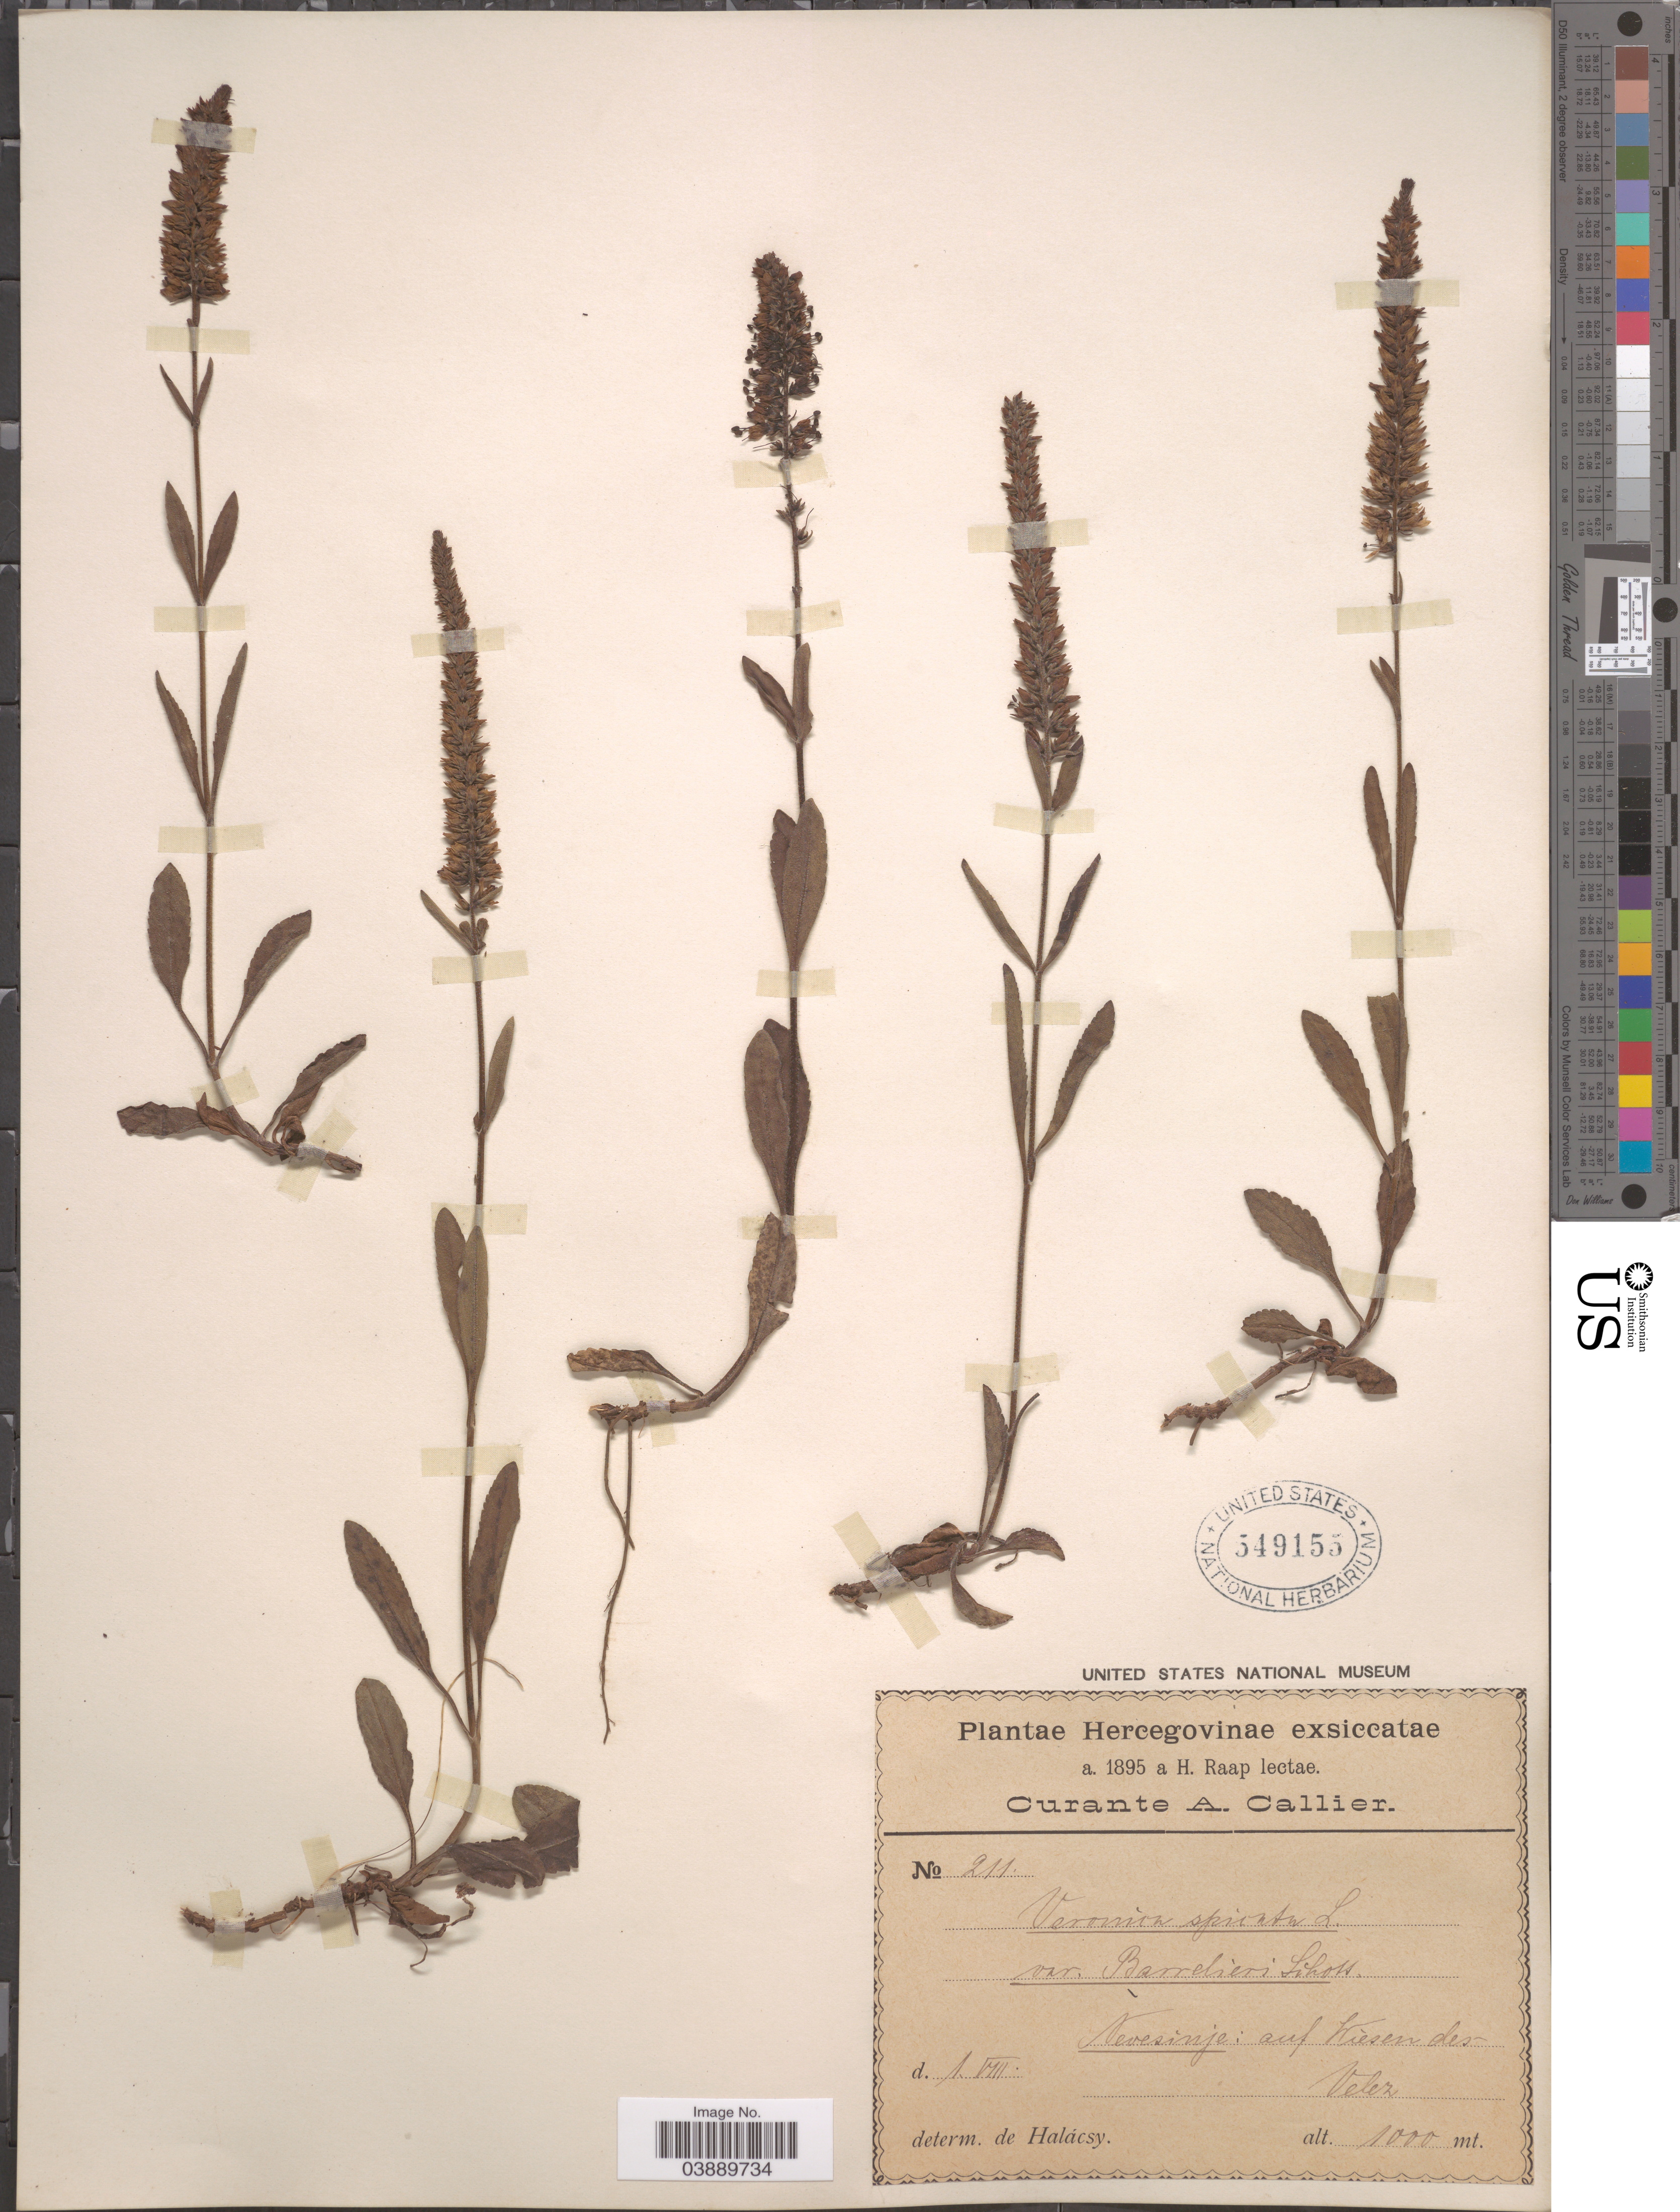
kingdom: Plantae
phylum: Tracheophyta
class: Magnoliopsida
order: Lamiales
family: Plantaginaceae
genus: Veronica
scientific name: Veronica spicata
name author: L.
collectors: H. Raap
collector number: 211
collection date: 1895-08-01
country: Bosnia and Herzegovina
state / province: Srpska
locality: Hercegovinae. Nevesinje: auf Wiesen des Velez.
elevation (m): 1000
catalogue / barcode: US 549155